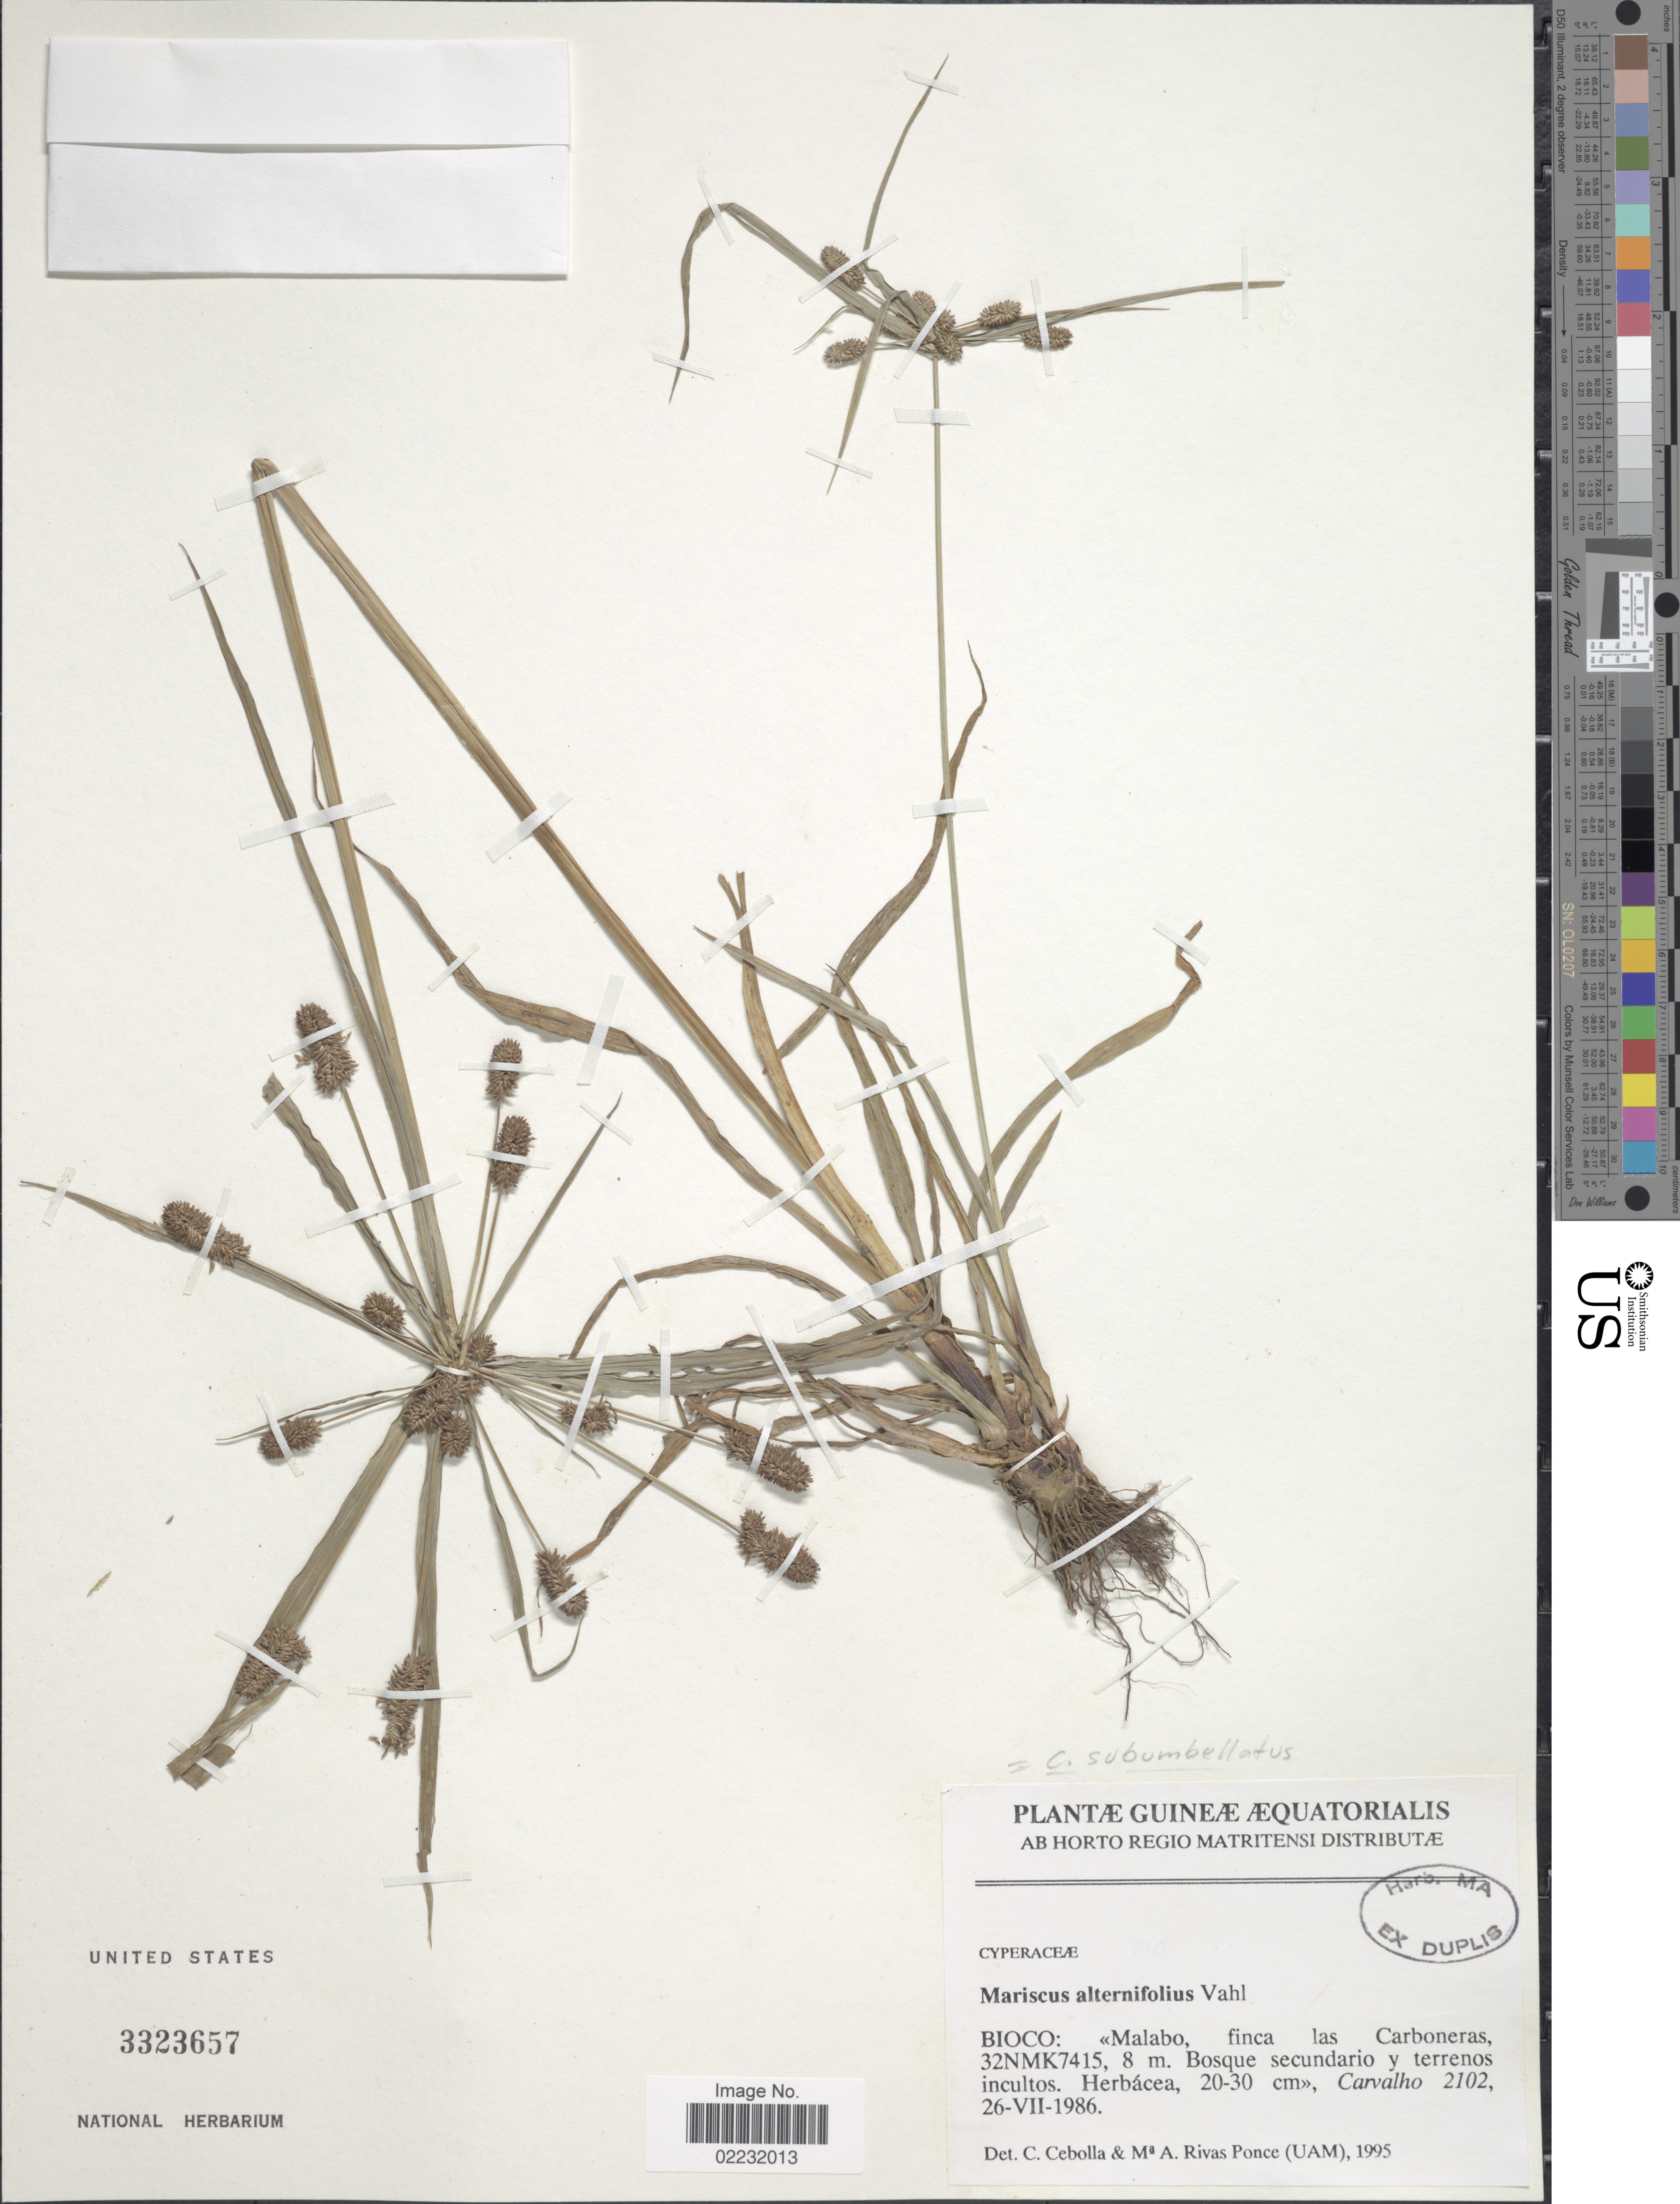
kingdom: Plantae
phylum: Tracheophyta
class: Liliopsida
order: Poales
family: Cyperaceae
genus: Cyperus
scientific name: Cyperus subumbellatus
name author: Kük.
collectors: Carvalho, --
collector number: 2102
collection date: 1986-07-26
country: Equatorial Guinea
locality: Guinea Aequatorialis, Bioco: Malabo, finca las Carboneras, 32NMK7415, bosque secundario y terrenos incultos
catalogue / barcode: US 3323657